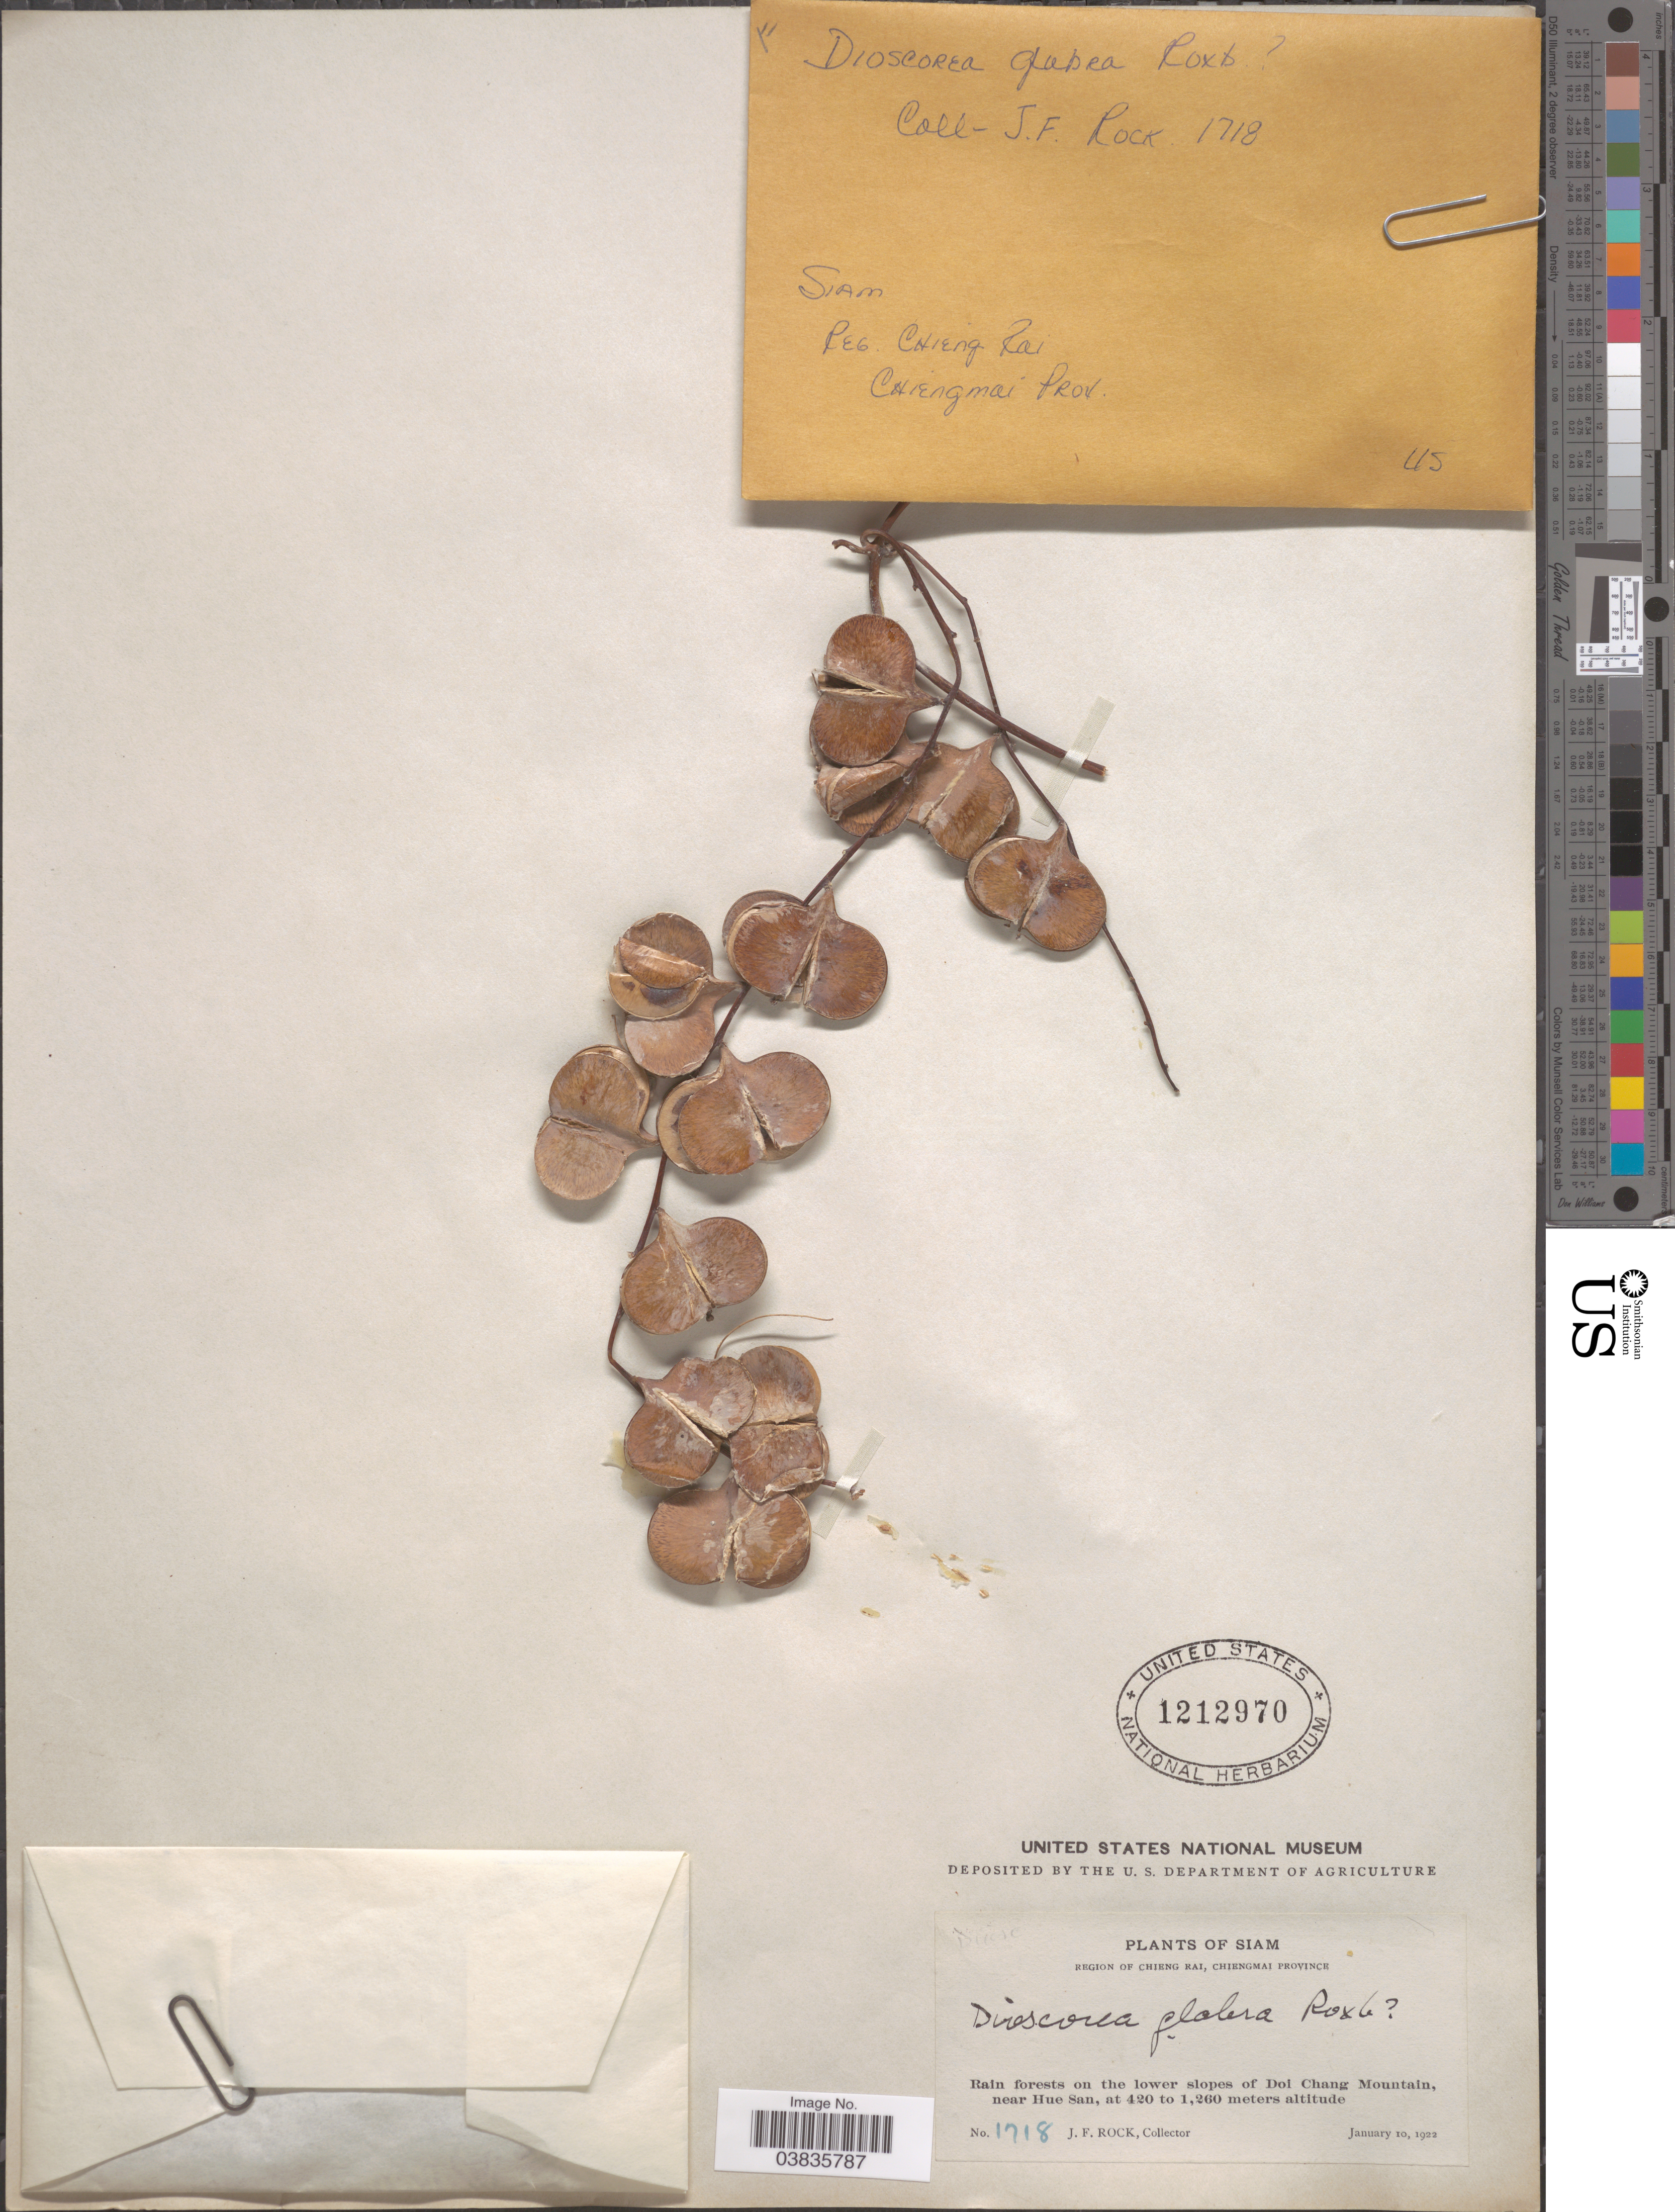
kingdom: Plantae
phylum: Tracheophyta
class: Liliopsida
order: Dioscoreales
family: Dioscoreaceae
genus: Dioscorea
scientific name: Dioscorea glabra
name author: Roxb.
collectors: J. Rock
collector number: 1718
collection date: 1922-01-10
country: Thailand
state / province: Chiang Mai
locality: Siam. Region of Chieng Rai, Chiengmai Province. Rain forests on the lower slopes of Doi Chang Mountain, near Hue San.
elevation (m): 420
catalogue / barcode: US 1212970